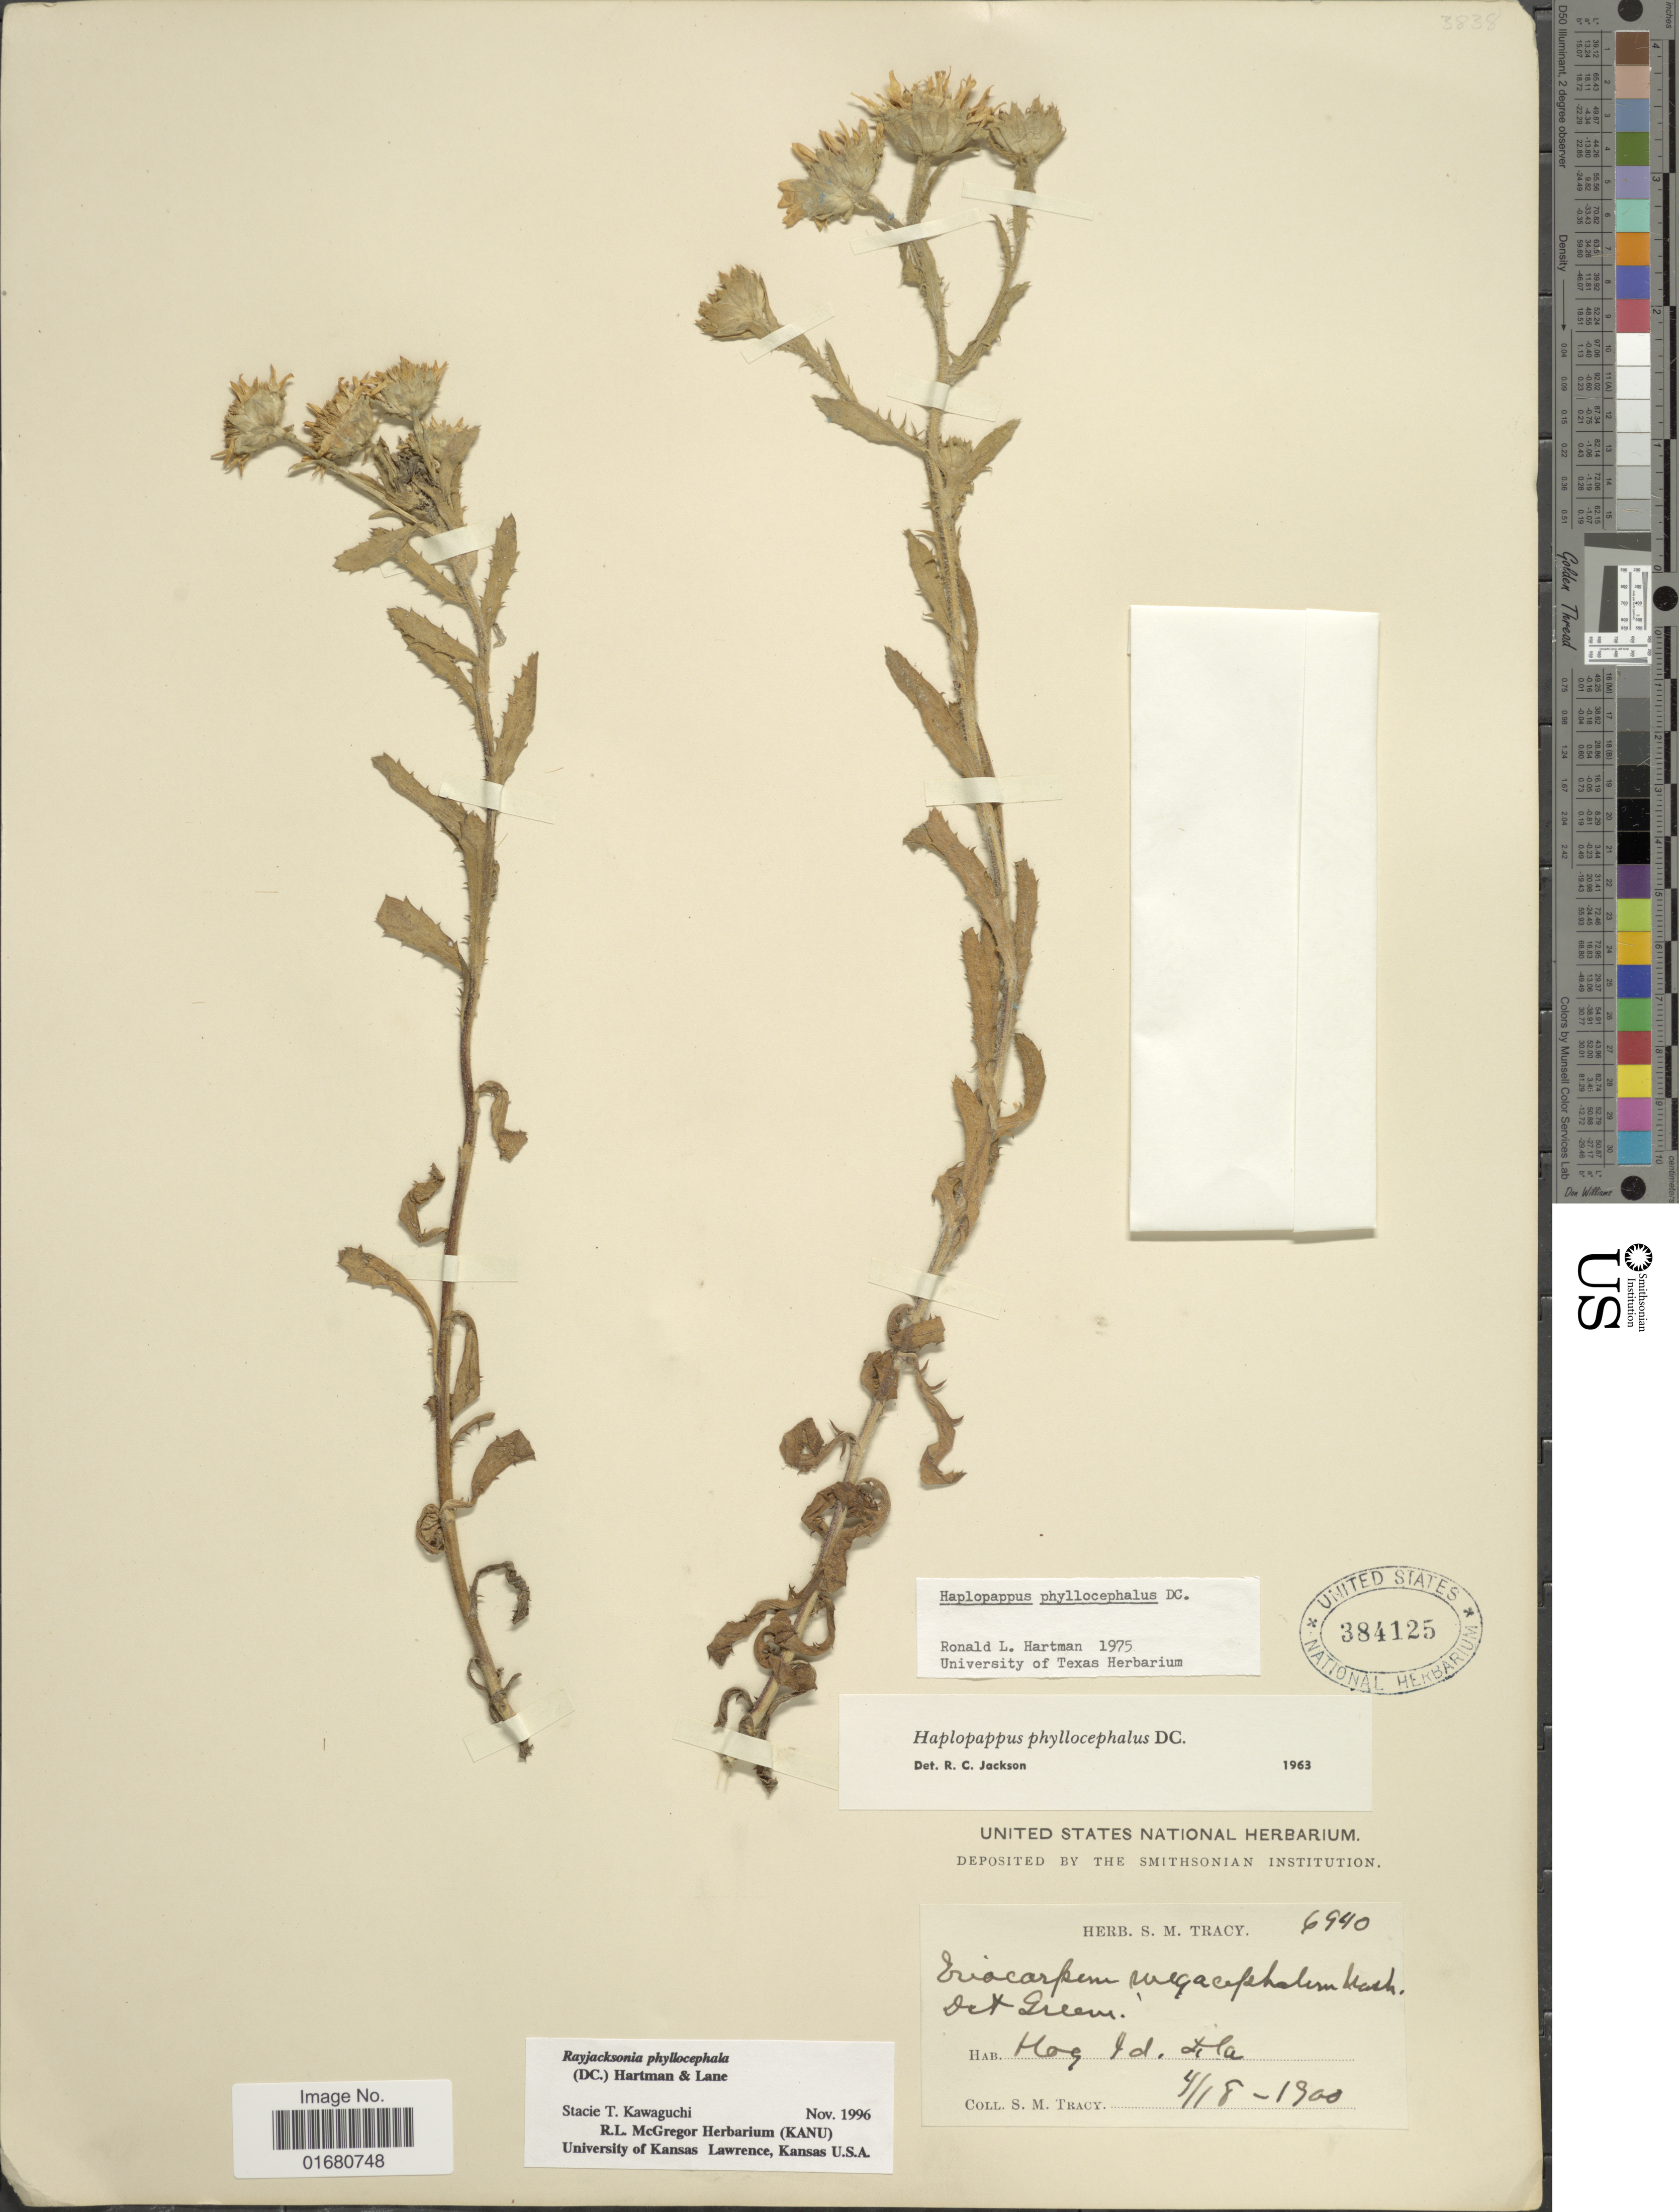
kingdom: Plantae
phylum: Tracheophyta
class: Magnoliopsida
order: Asterales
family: Asteraceae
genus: Rayjacksonia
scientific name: Rayjacksonia phyllocephala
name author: (DC.) R.L. Hartm. & M.A. Lane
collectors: S. M. Tracy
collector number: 6940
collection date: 1900-04-18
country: United States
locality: Hog Id.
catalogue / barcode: US 384125